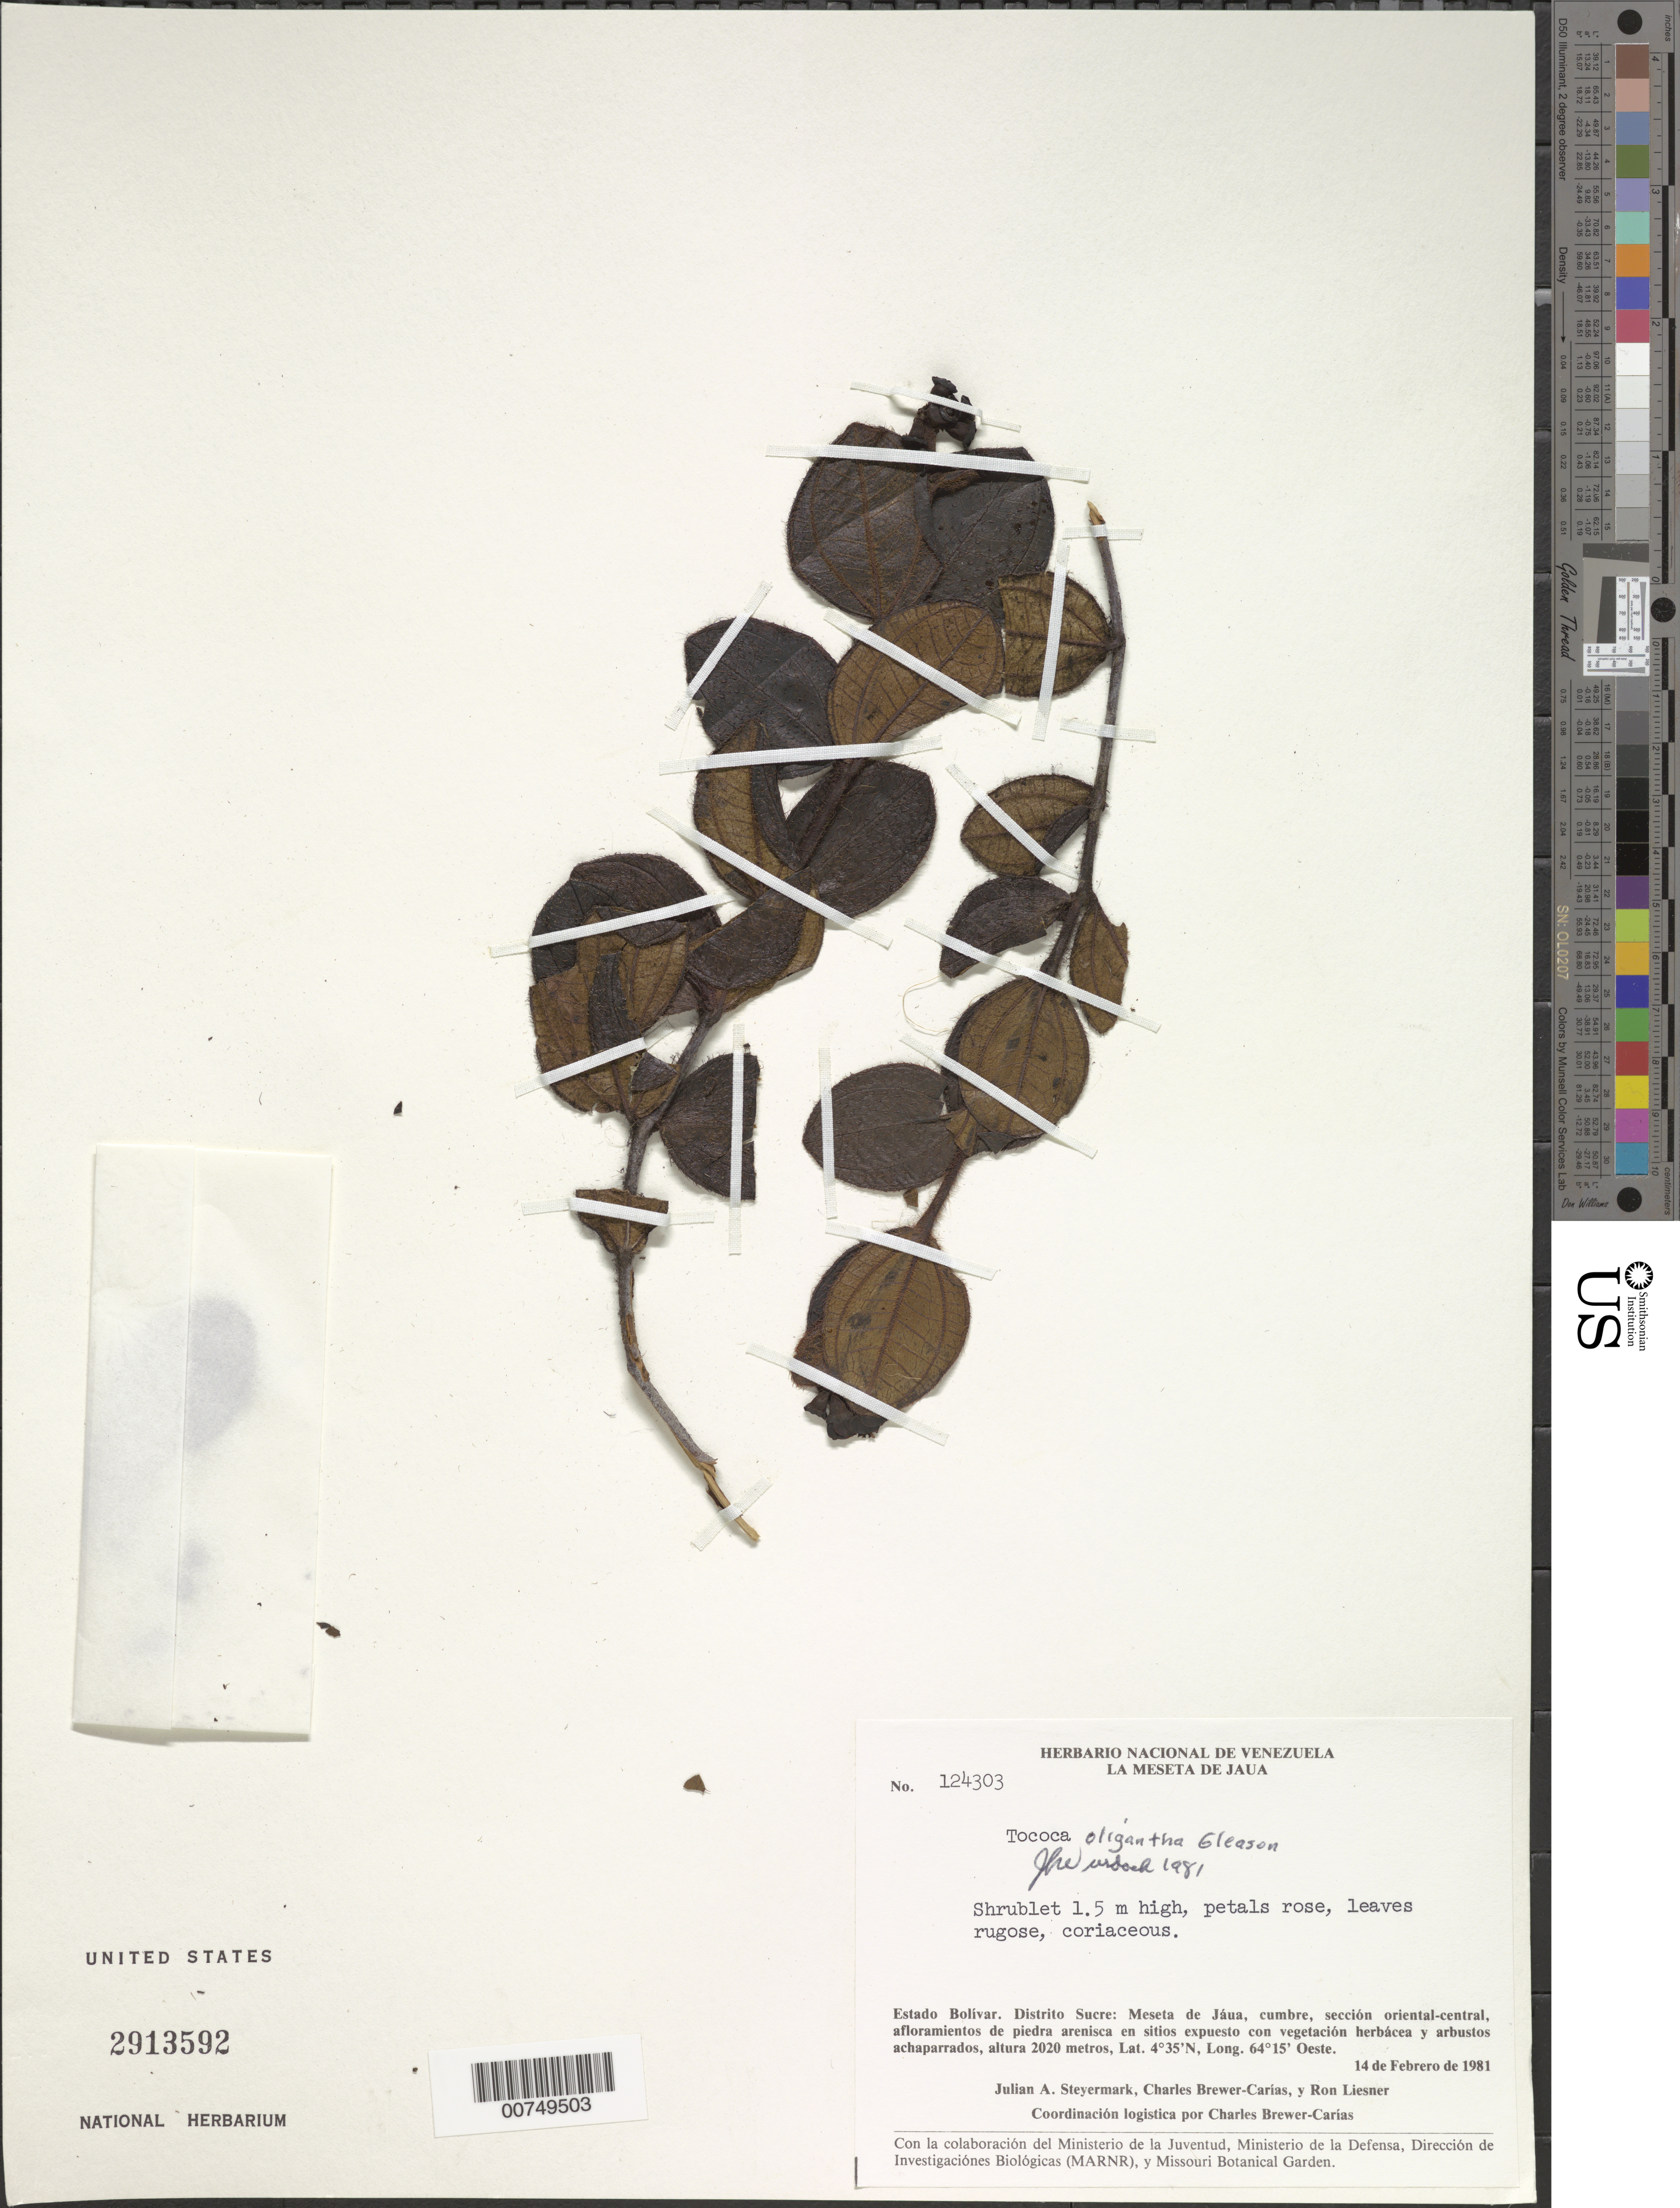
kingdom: Plantae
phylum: Tracheophyta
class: Magnoliopsida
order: Myrtales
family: Melastomataceae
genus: Tococa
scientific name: Tococa oligantha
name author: Gleason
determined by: Wurdack, John J., (US), US (UNITED STATES)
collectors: J. Steyermark, C. Brewer-Carias & R. L. Liesner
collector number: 124303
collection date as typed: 14-Feb-81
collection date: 1981-02-14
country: Venezuela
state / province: Bolívar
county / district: Sucre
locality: Meseta de Jaua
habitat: Afloramientos de piedra en sitios expuesto con vegetación herbacea y arbustos achaparrados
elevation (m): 2020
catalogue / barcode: US 2913592